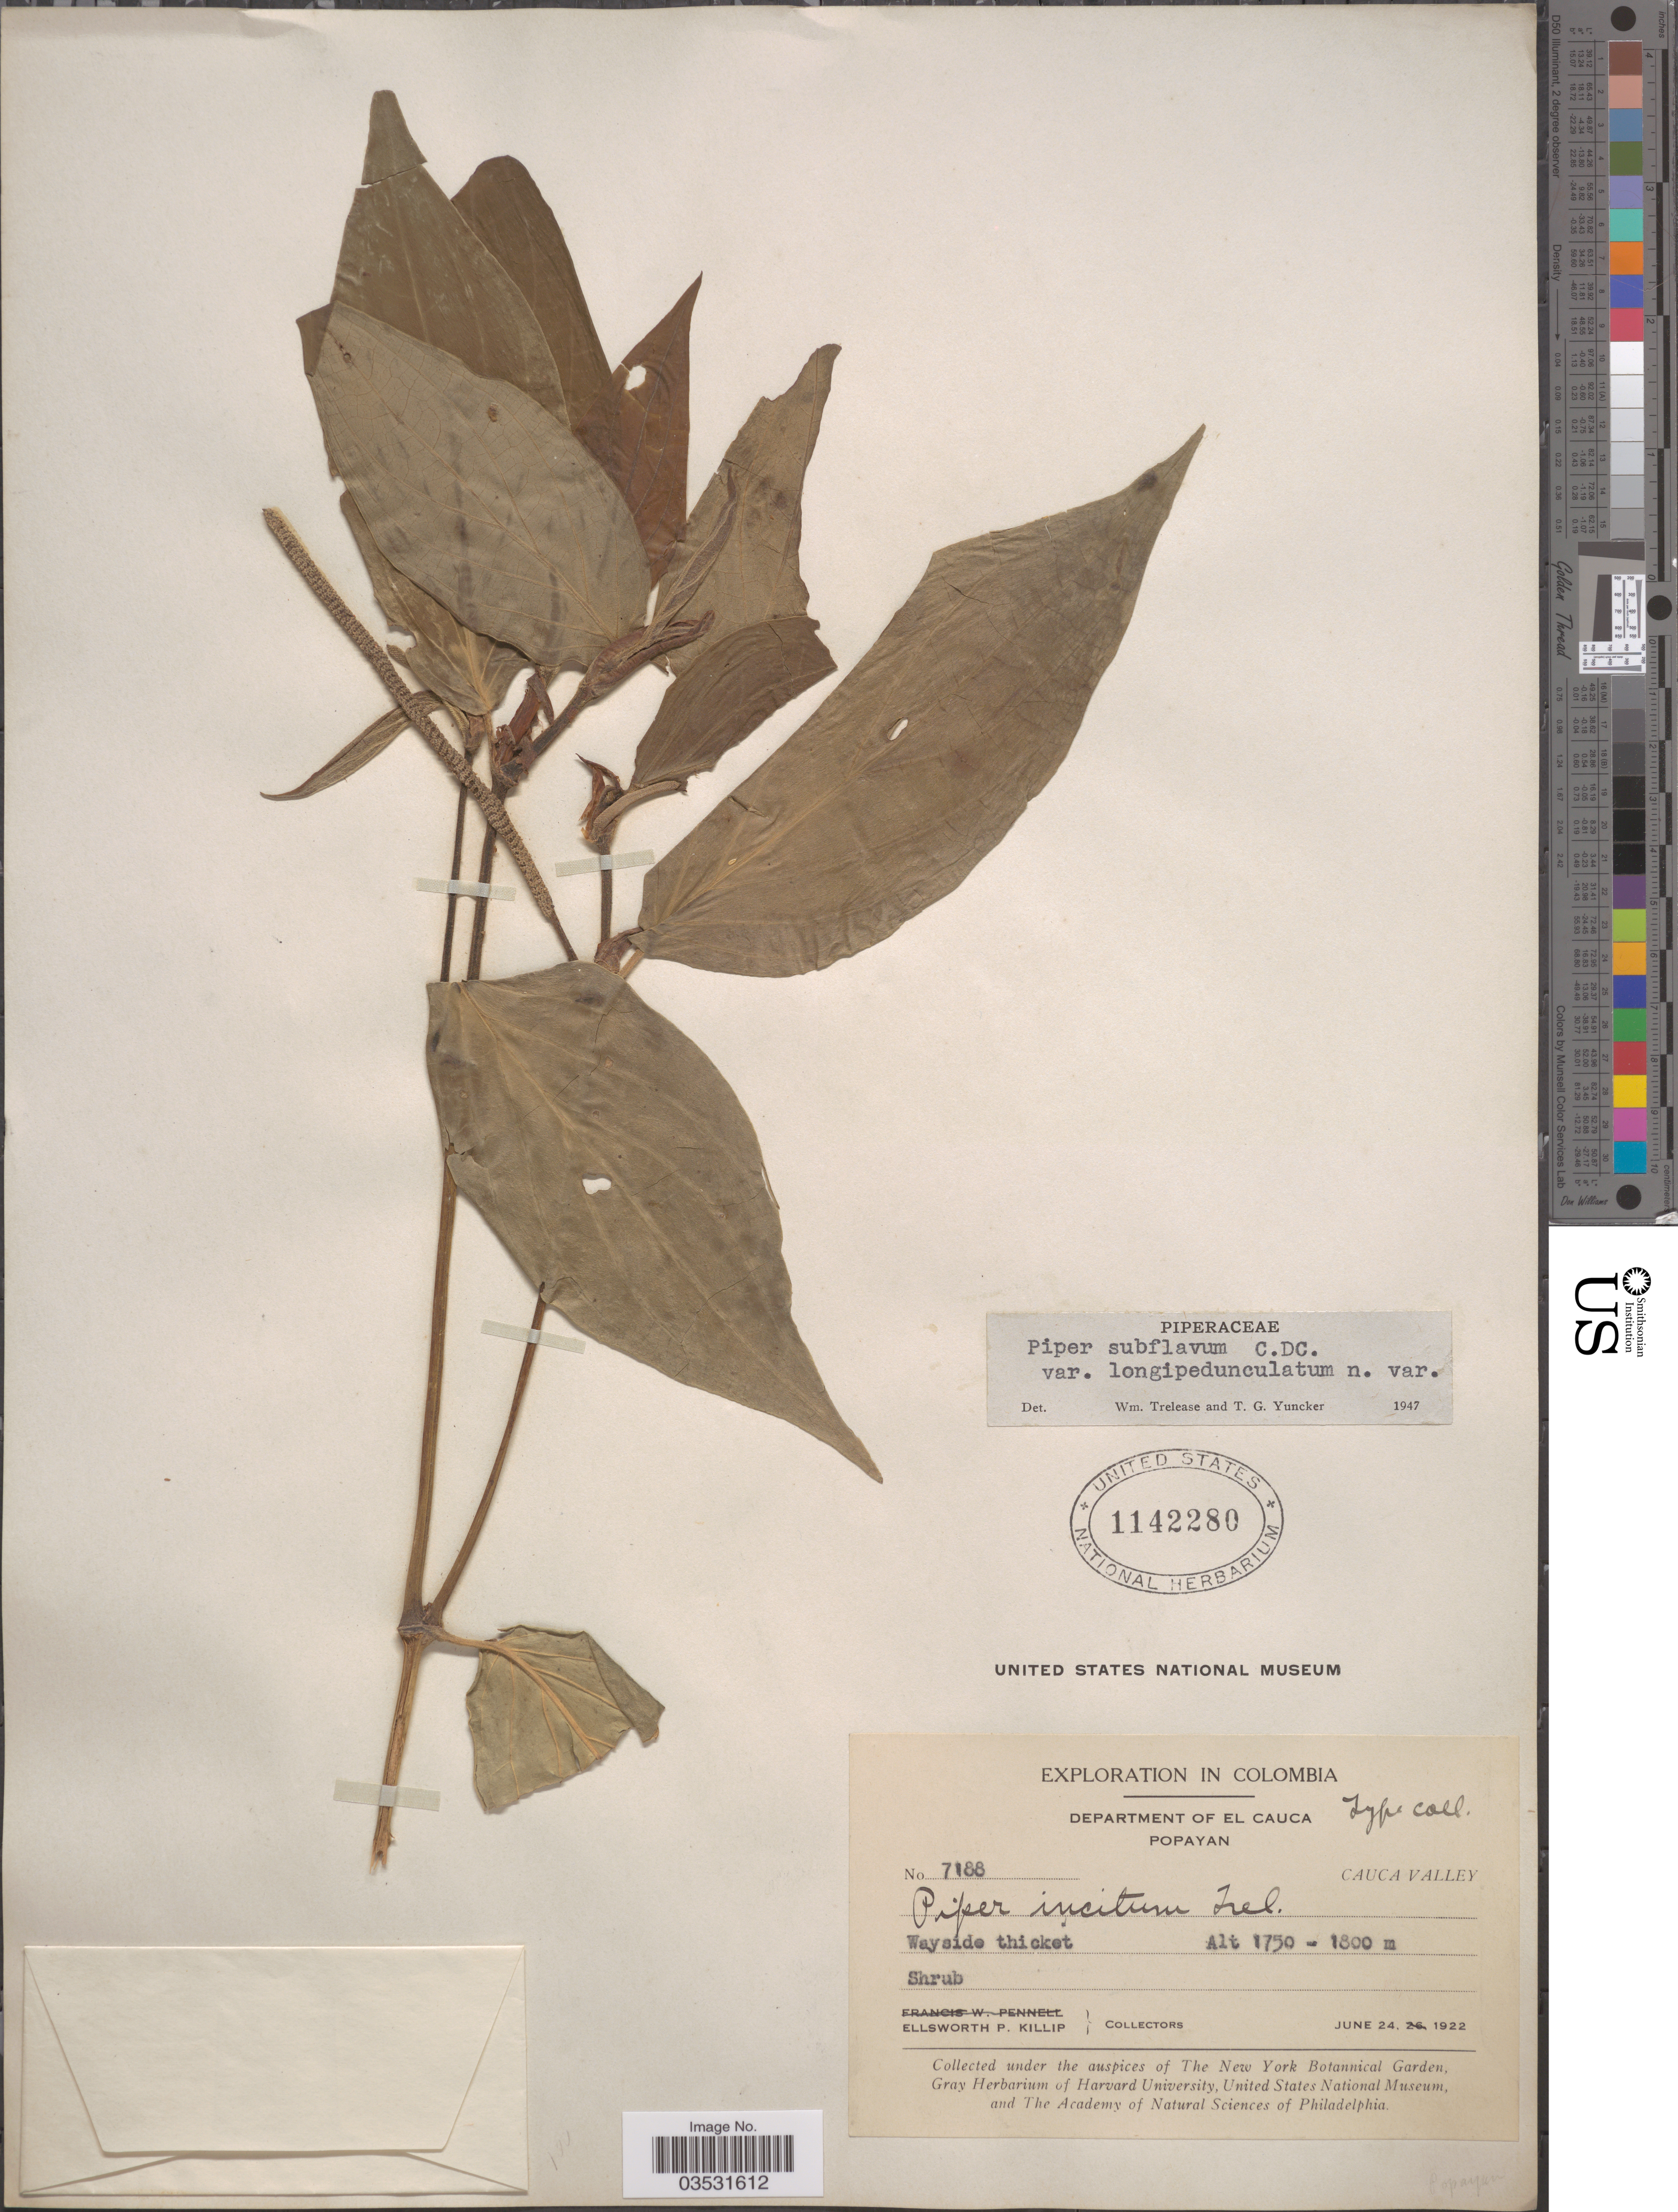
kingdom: Plantae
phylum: Tracheophyta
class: Magnoliopsida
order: Piperales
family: Piperaceae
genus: Piper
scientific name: Piper subflavum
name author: C. DC.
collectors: E. P. Killip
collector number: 7188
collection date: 1922-06-24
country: Colombia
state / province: Cauca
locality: Department of El Cauca. Popayan. Cauca Valley.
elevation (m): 1750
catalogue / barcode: US 1142280